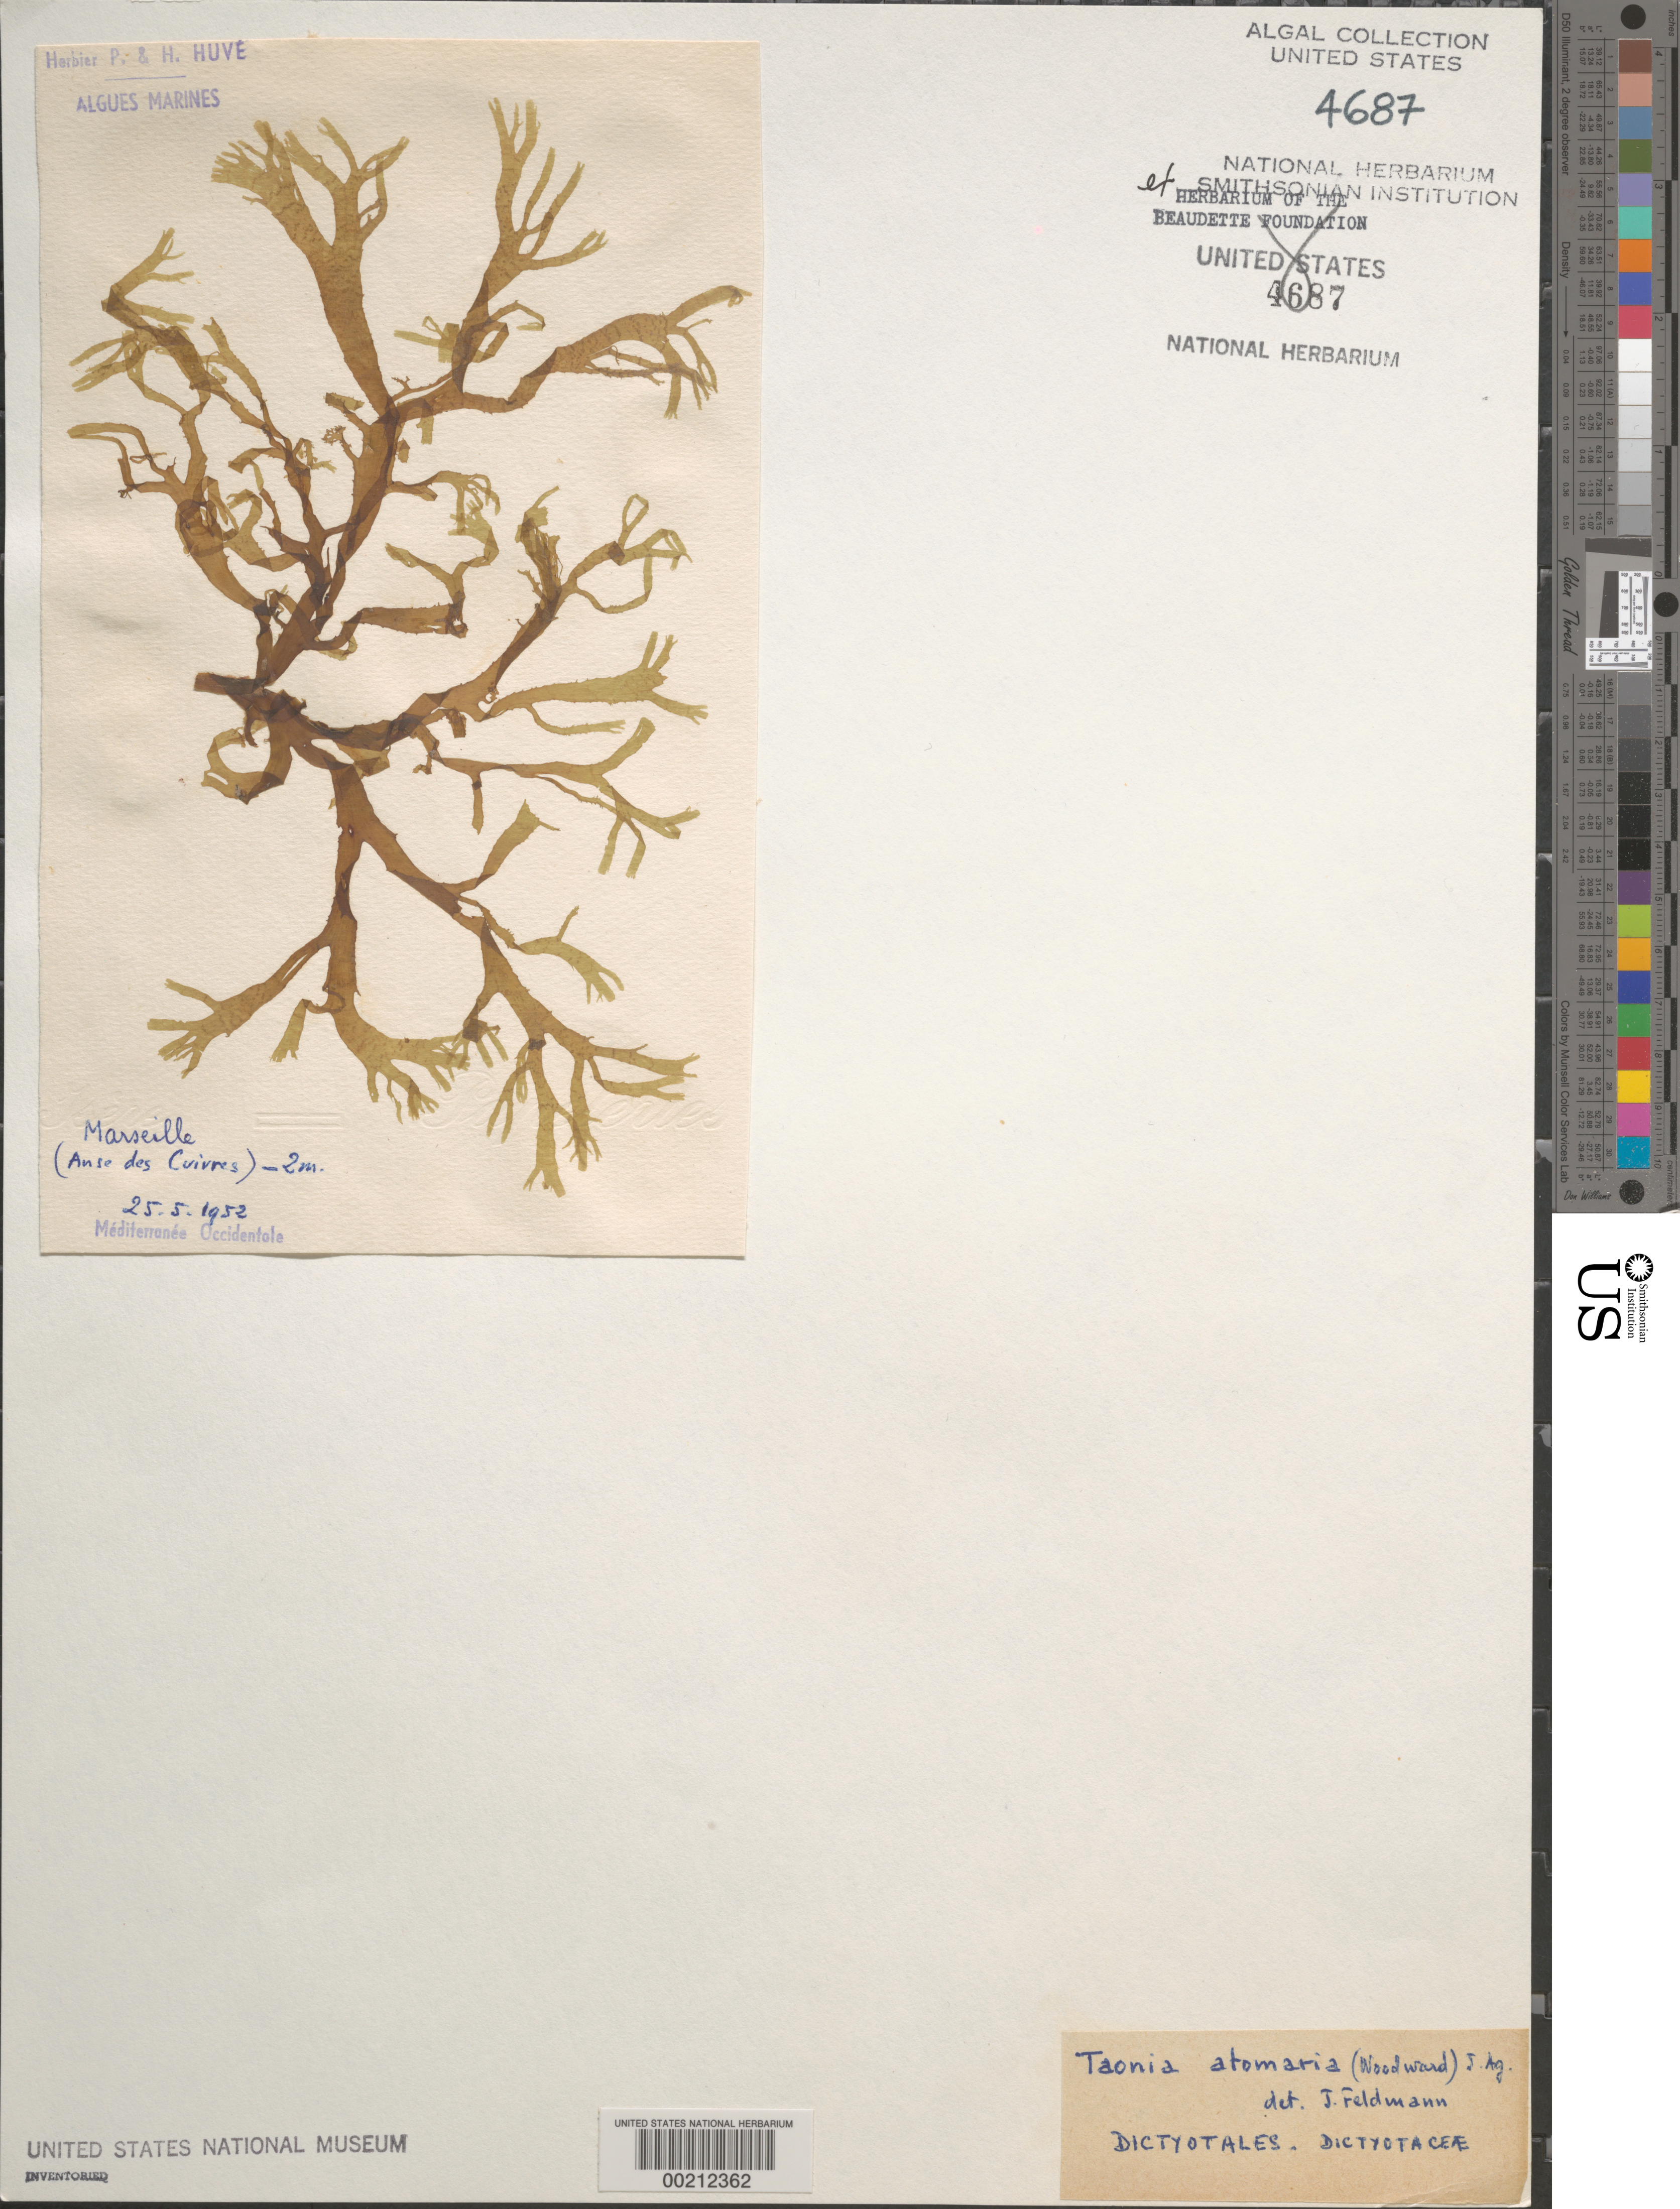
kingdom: Chromista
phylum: Ochrophyta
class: Phaeophyceae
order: Dictyotales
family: Dictyotaceae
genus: Taonia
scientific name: Taonia atomaria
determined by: Feldmann, J.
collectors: P. Huve & H. Huve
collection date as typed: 25 May 1952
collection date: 1952-05-25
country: France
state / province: Provence-Alpes-Côte d'Azur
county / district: Bouches-Du-Rhône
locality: Anse des Cuivres, Marseille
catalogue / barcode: US 4687